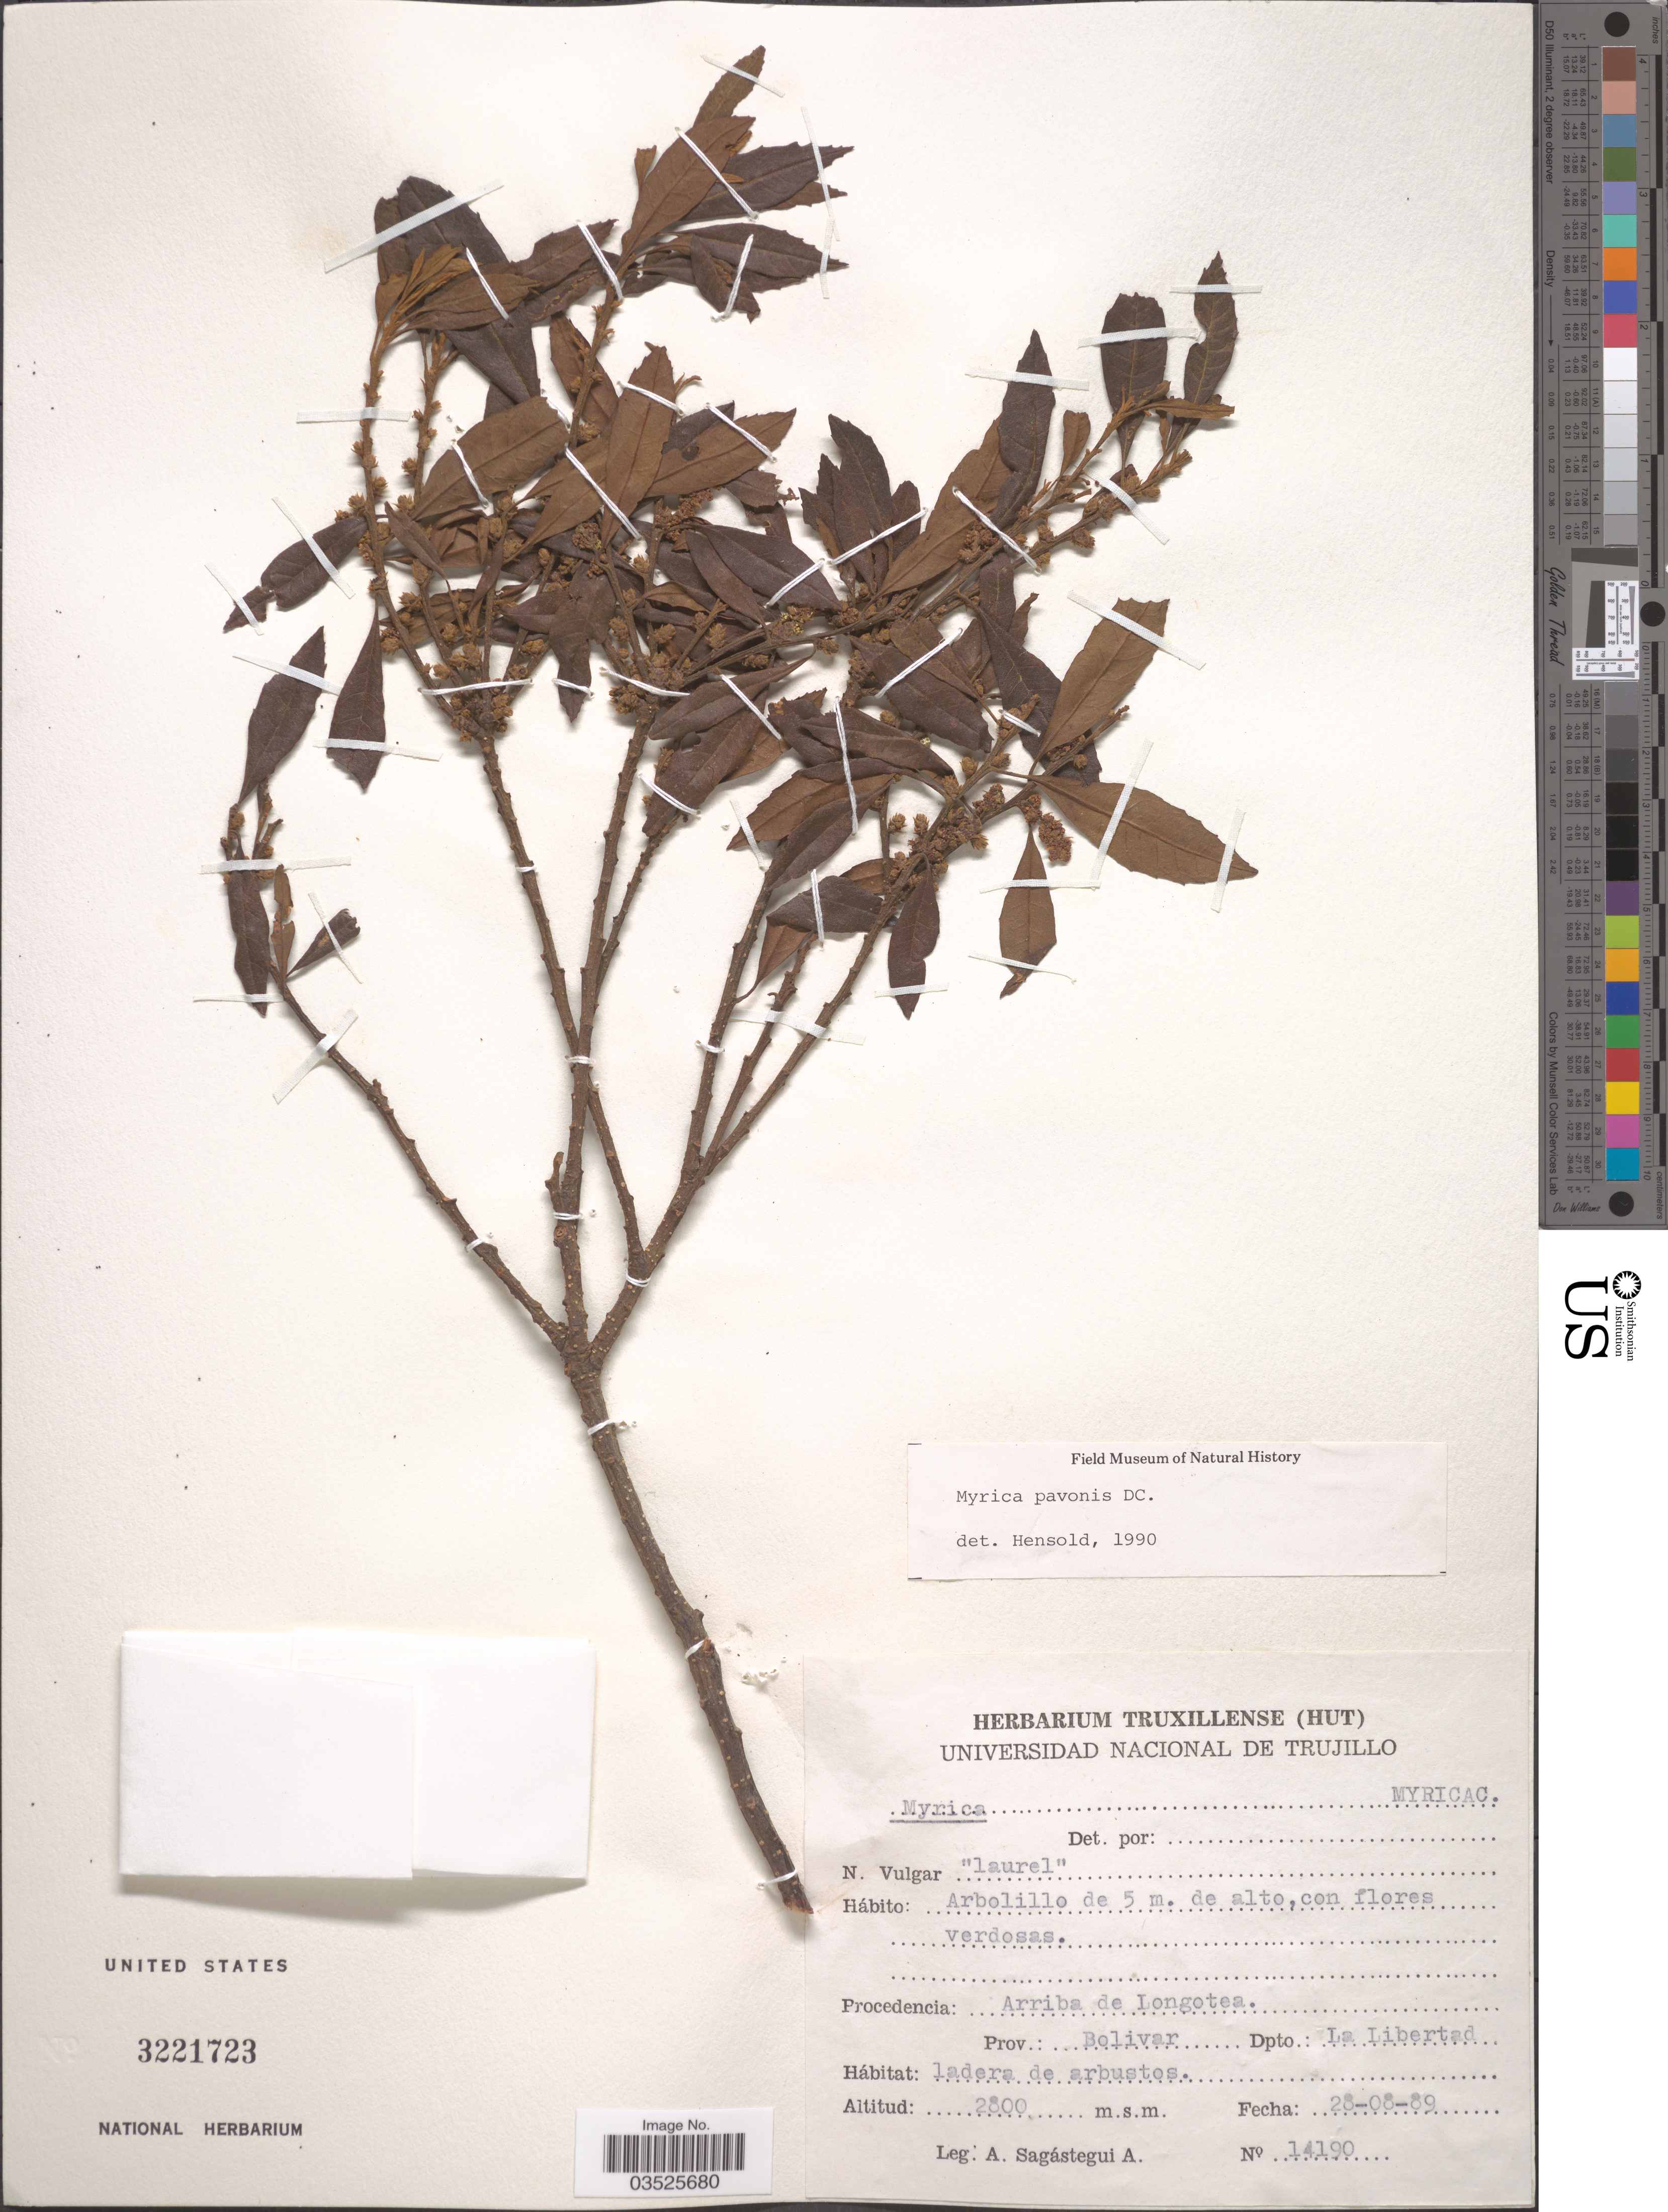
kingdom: Plantae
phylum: Tracheophyta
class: Magnoliopsida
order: Fagales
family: Myricaceae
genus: Morella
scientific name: Morella pavonis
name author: (C. DC.) Parra-Os.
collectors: A. Sagástegui A.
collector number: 14190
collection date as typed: Transcribed d/m/y: 28/8/89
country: Venezuela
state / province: Bolivar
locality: Arriba de Longotea. Dpto: La Libertad.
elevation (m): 2800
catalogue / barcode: US 3221723